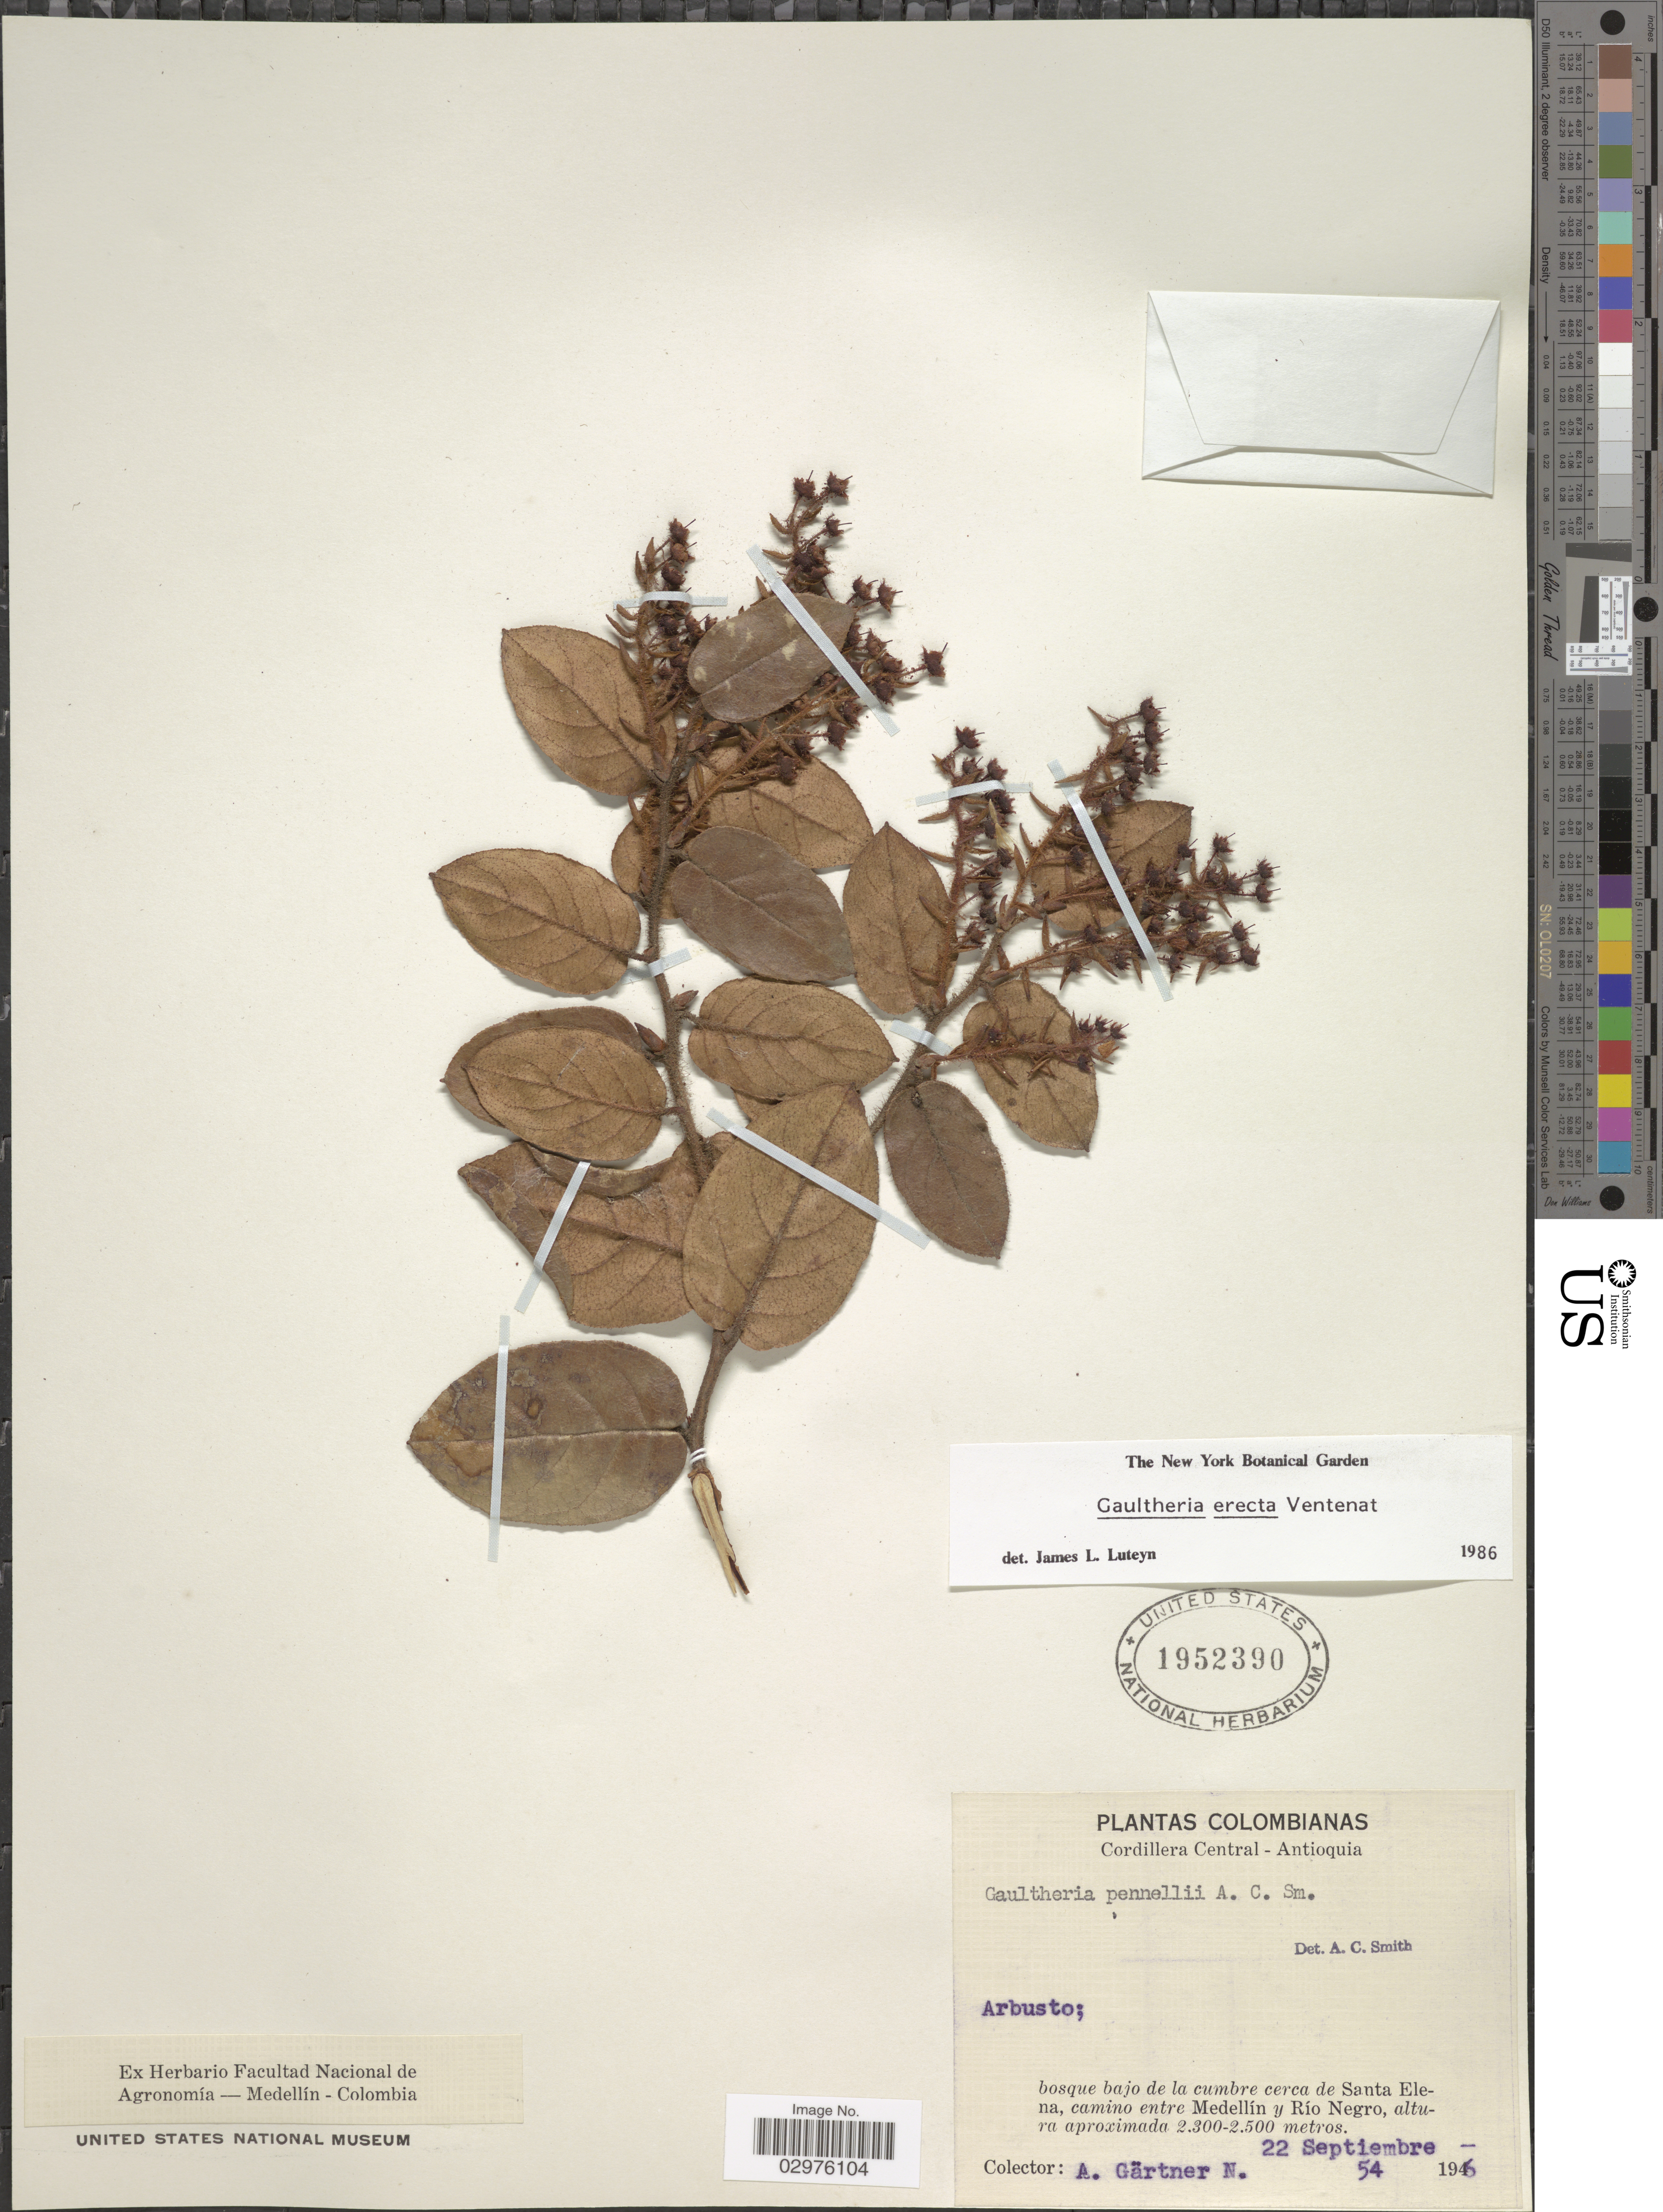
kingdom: Plantae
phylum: Tracheophyta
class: Magnoliopsida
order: Ericales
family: Ericaceae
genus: Gaultheria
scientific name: Gaultheria erecta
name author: Vent.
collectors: A. Gartner N.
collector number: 54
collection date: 1946-09-22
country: Colombia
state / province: Antioquia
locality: Cordillera Central - Antioquia. Bosque bajo de la cumbre cerca de Santa Elena, camino entre Medellín y Río Negro.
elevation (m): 2300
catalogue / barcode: US 1952390